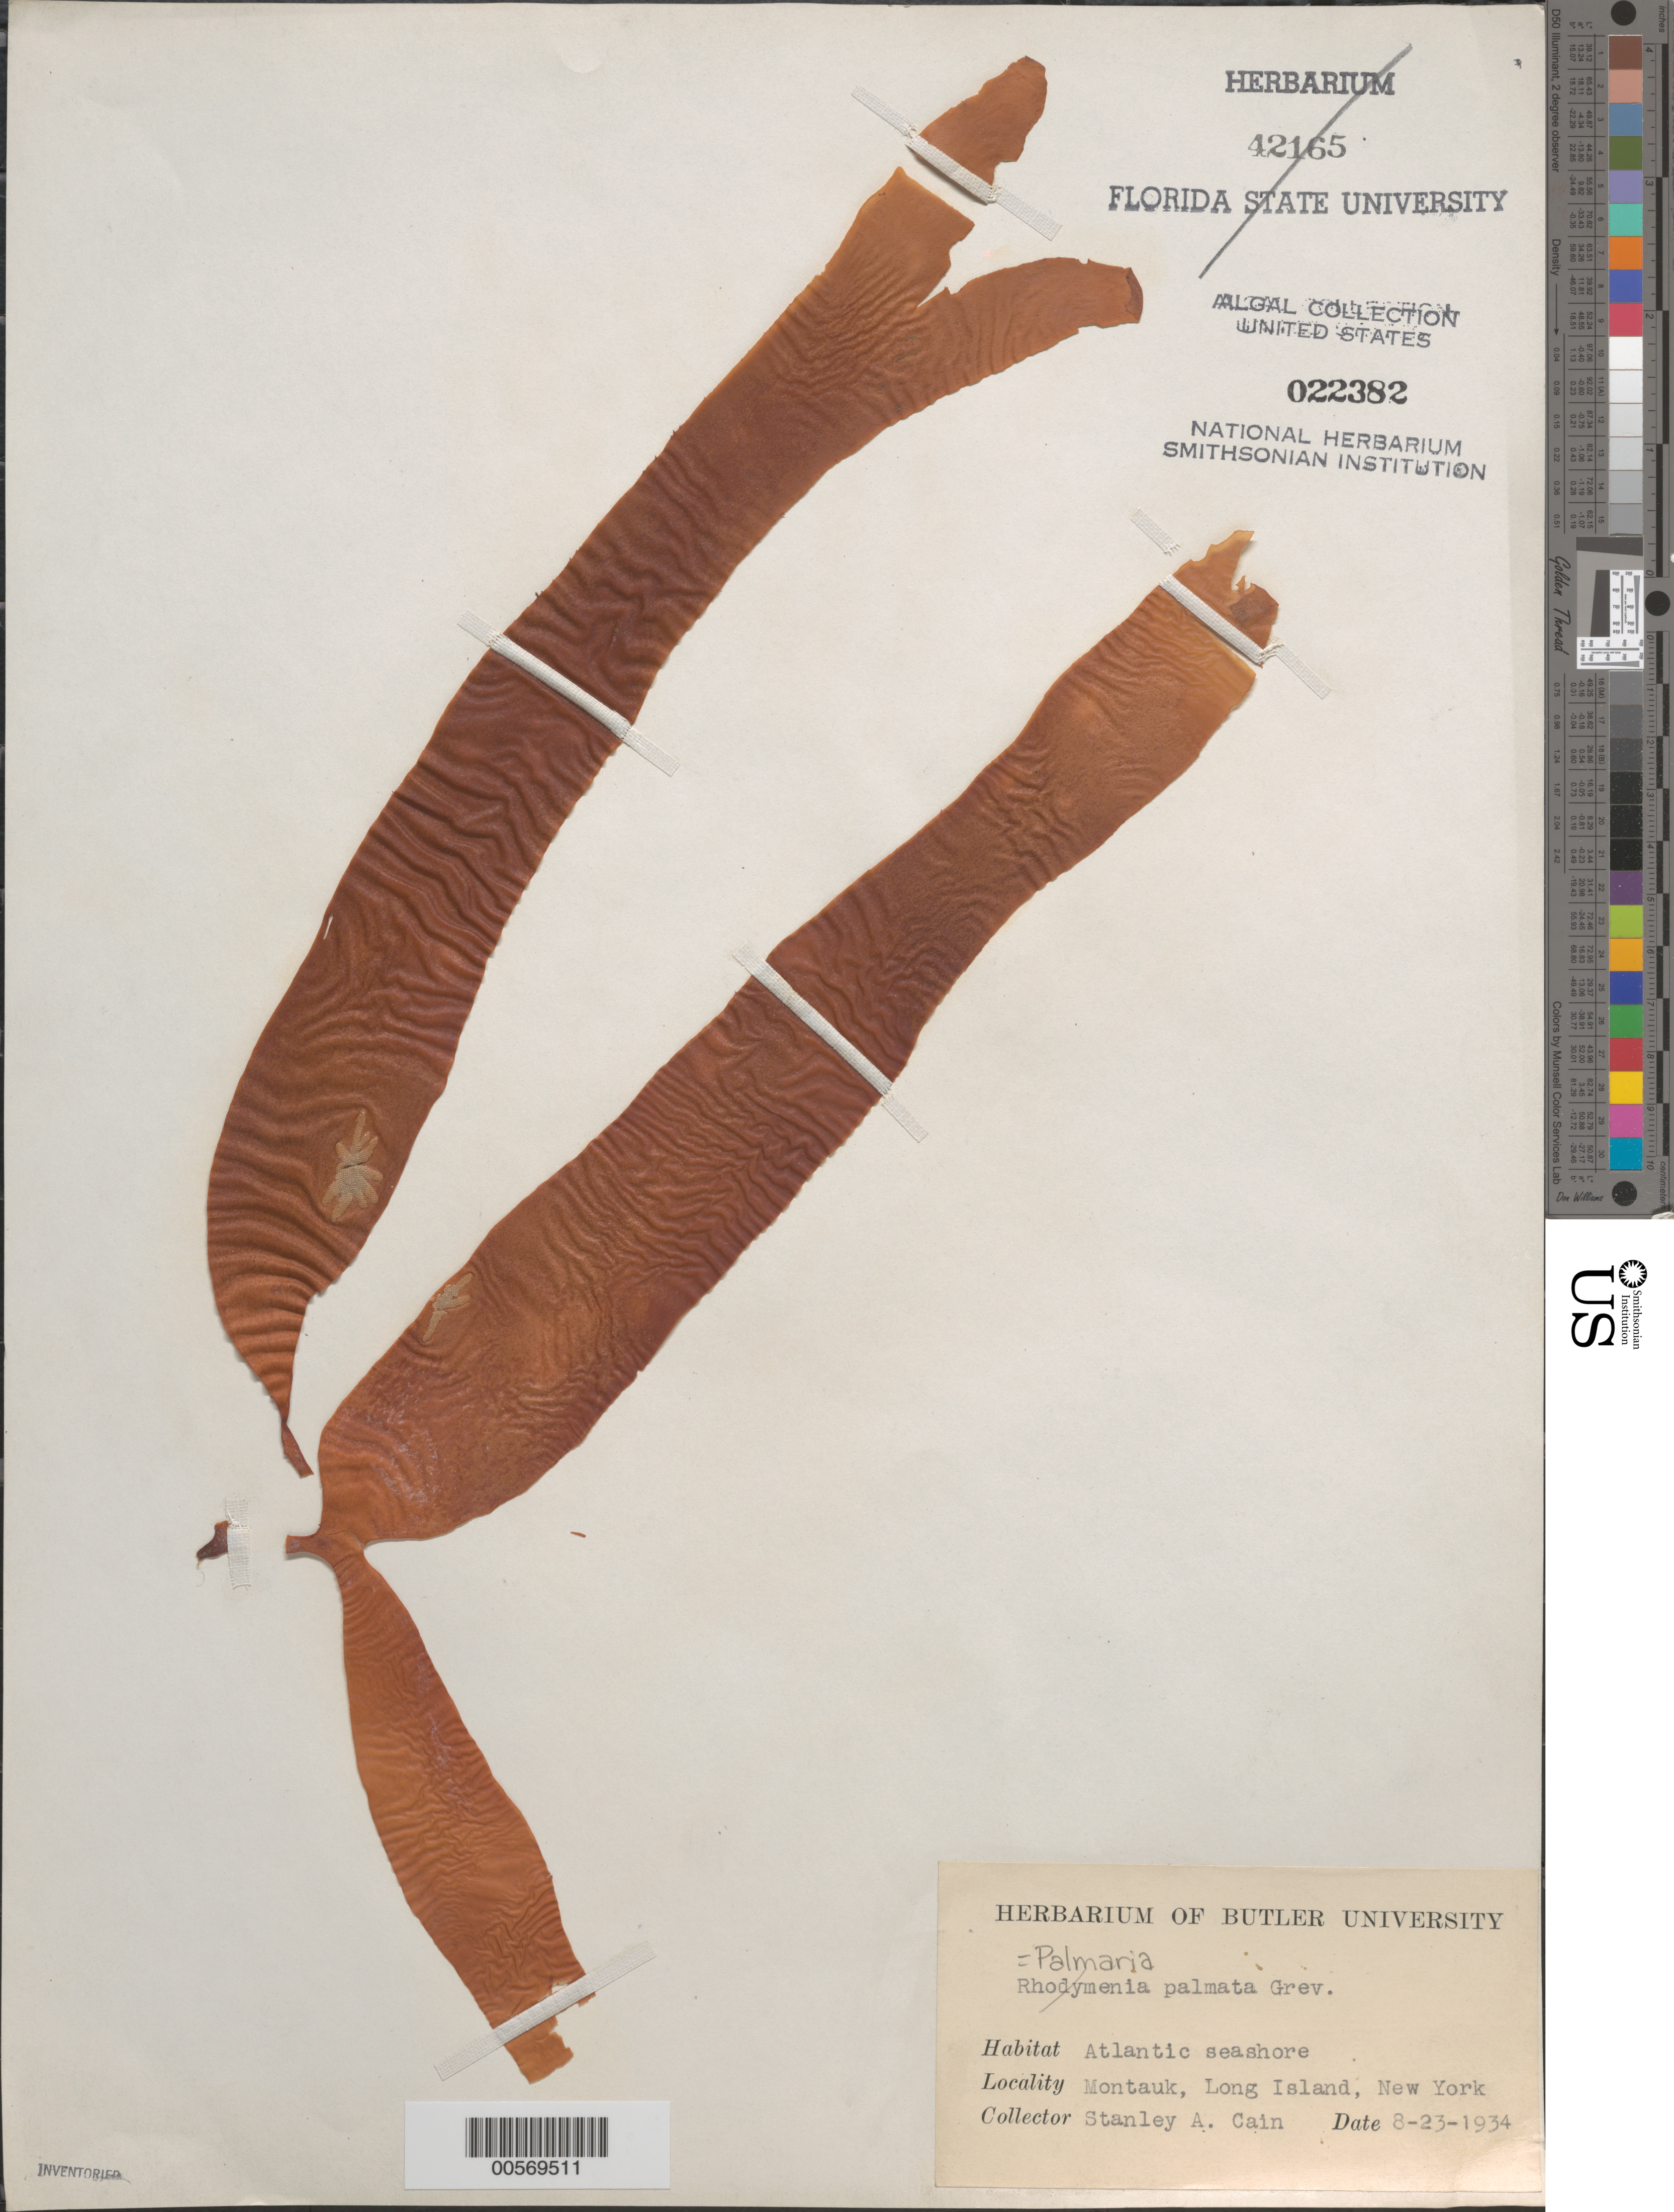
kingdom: Plantae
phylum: Rhodophyta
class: Florideophyceae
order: Palmariales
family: Palmariaceae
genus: Palmaria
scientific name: Palmaria palmata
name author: (L.) F. Weber & D. Mohr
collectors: S. Cain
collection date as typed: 23 Aug 1934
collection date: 1934-08-23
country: United States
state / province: New York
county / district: Suffolk County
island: Long Island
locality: Montauk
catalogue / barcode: US 22382